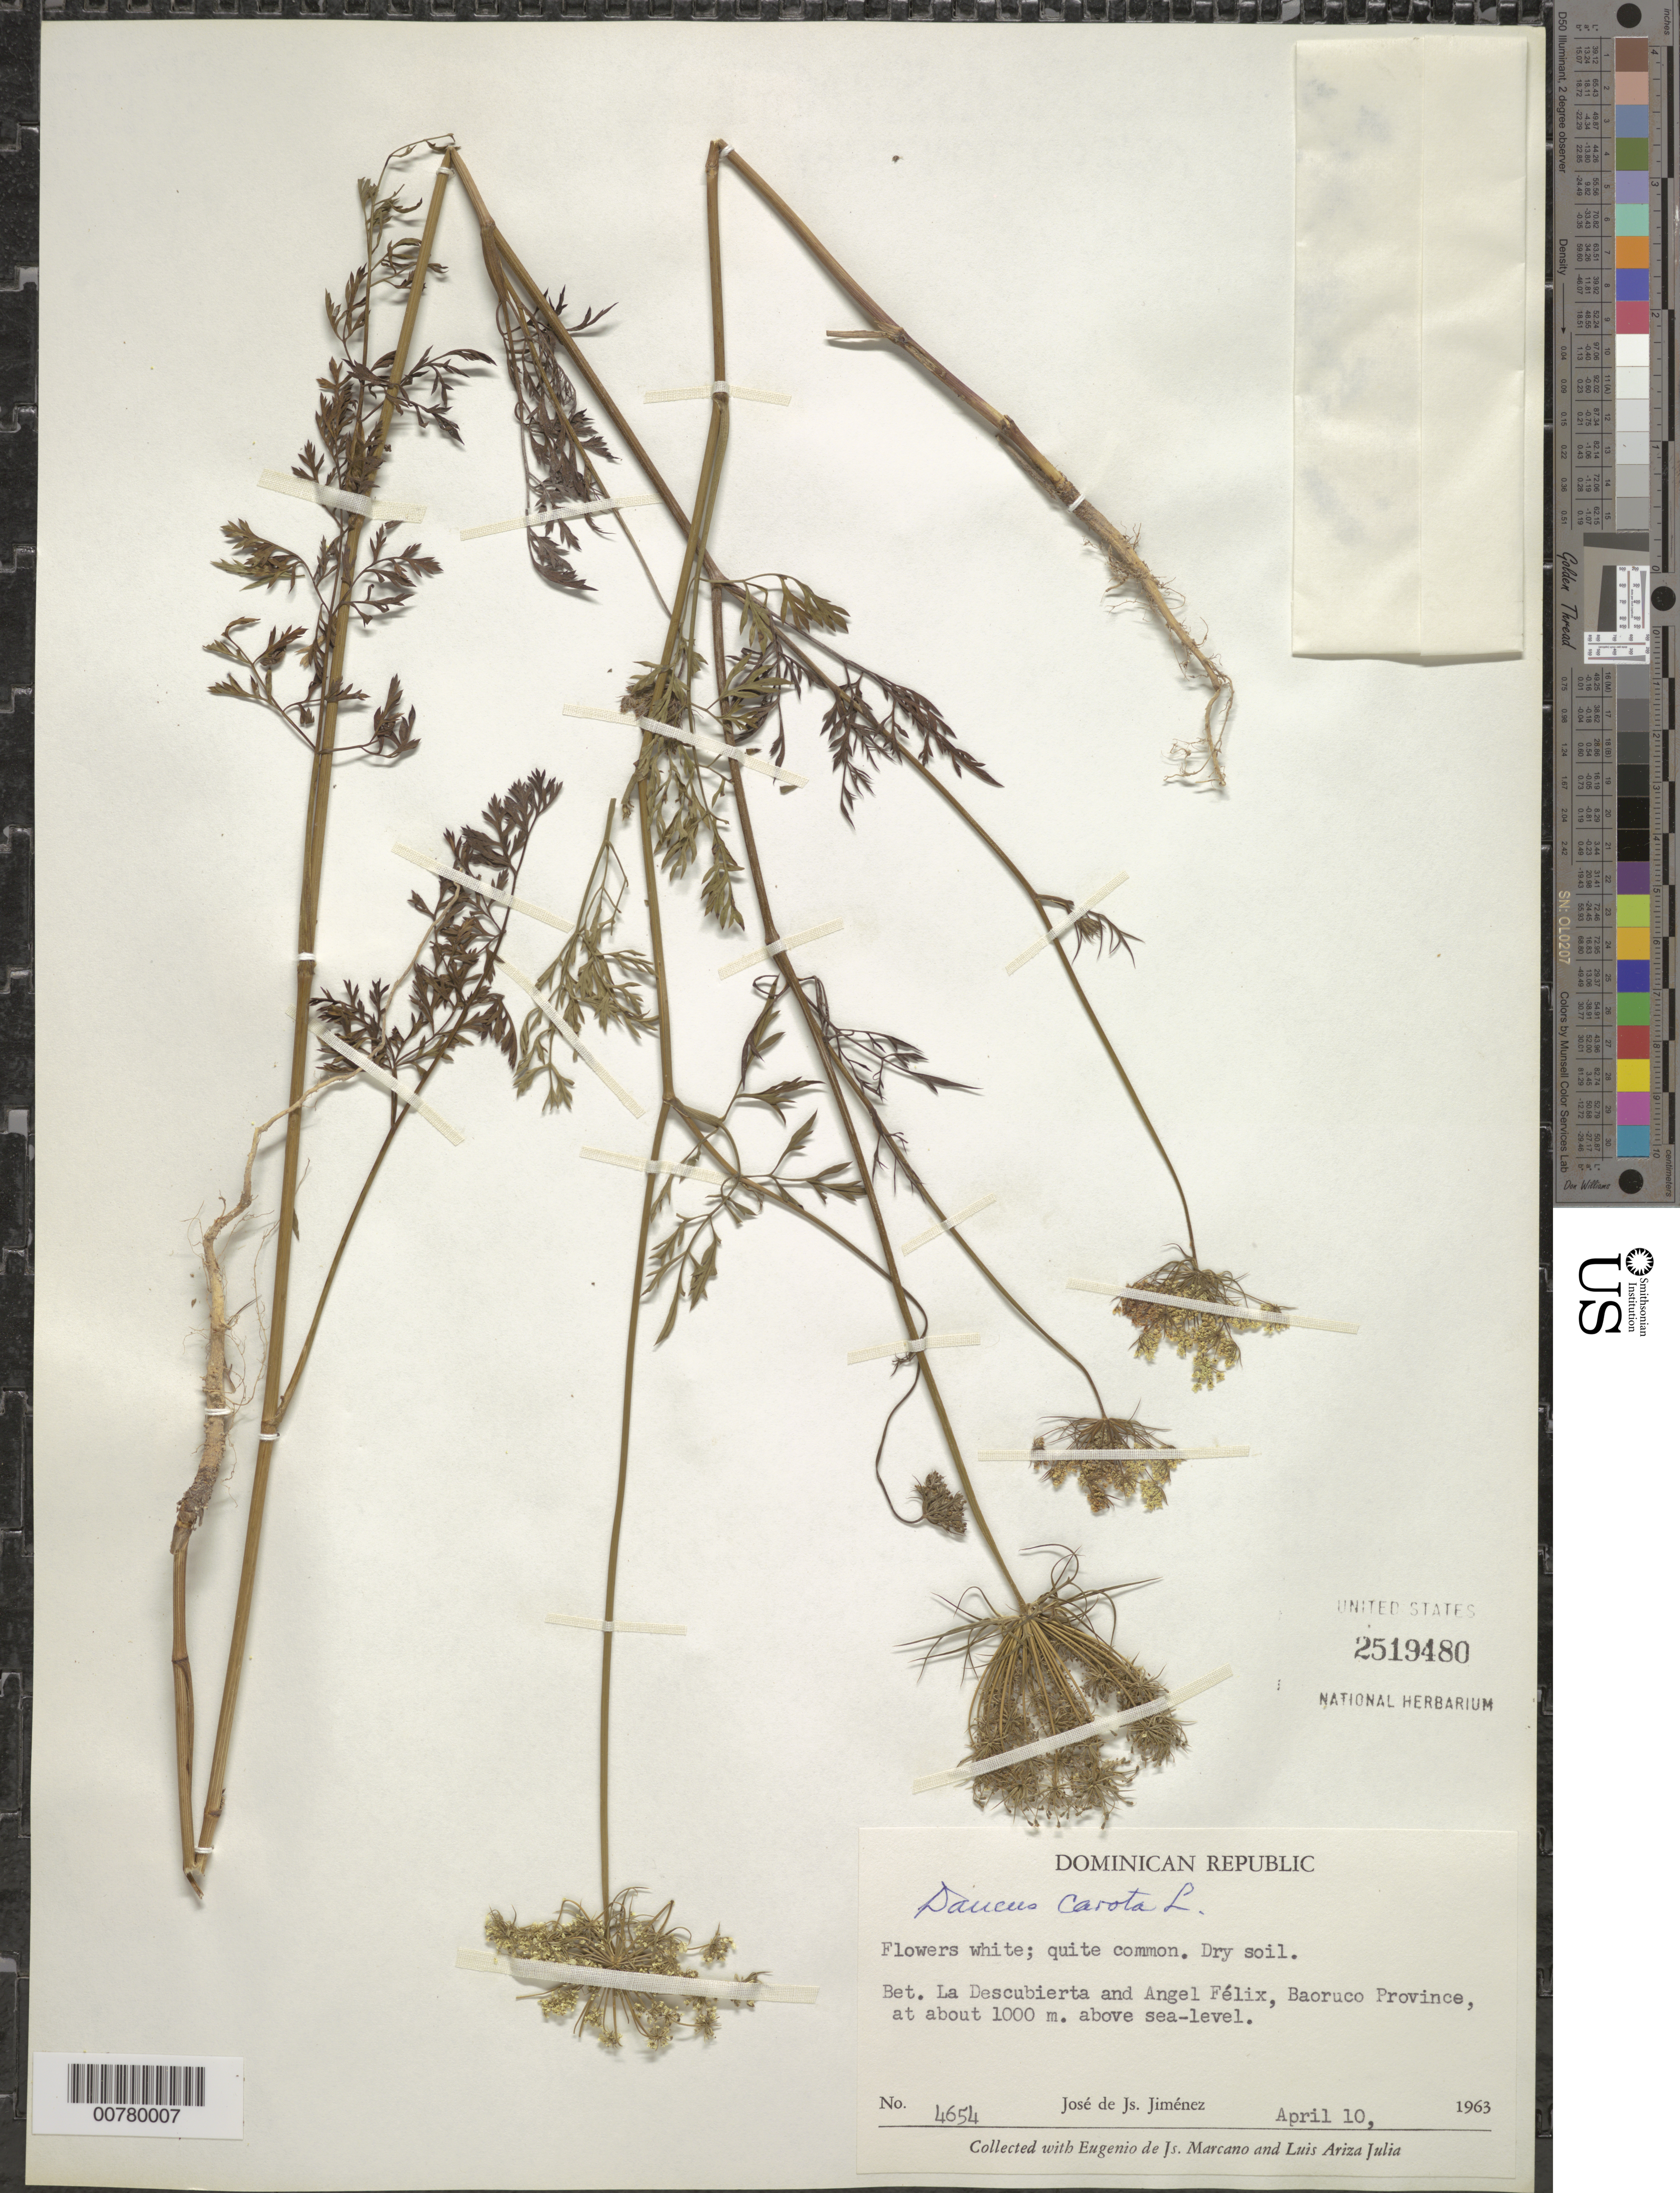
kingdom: Plantae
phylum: Tracheophyta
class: Magnoliopsida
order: Apiales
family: Apiaceae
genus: Daucus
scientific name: Daucus carota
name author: L.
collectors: E. J. Marcano F. & L. Ariza-Julia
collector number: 4654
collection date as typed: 10 Apr 1963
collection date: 1963-04-10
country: Dominican Republic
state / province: Baoruco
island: Hispaniola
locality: Between La Descubierta and Angel Félix.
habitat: Dry soil.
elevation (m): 1000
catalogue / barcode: US 2519480